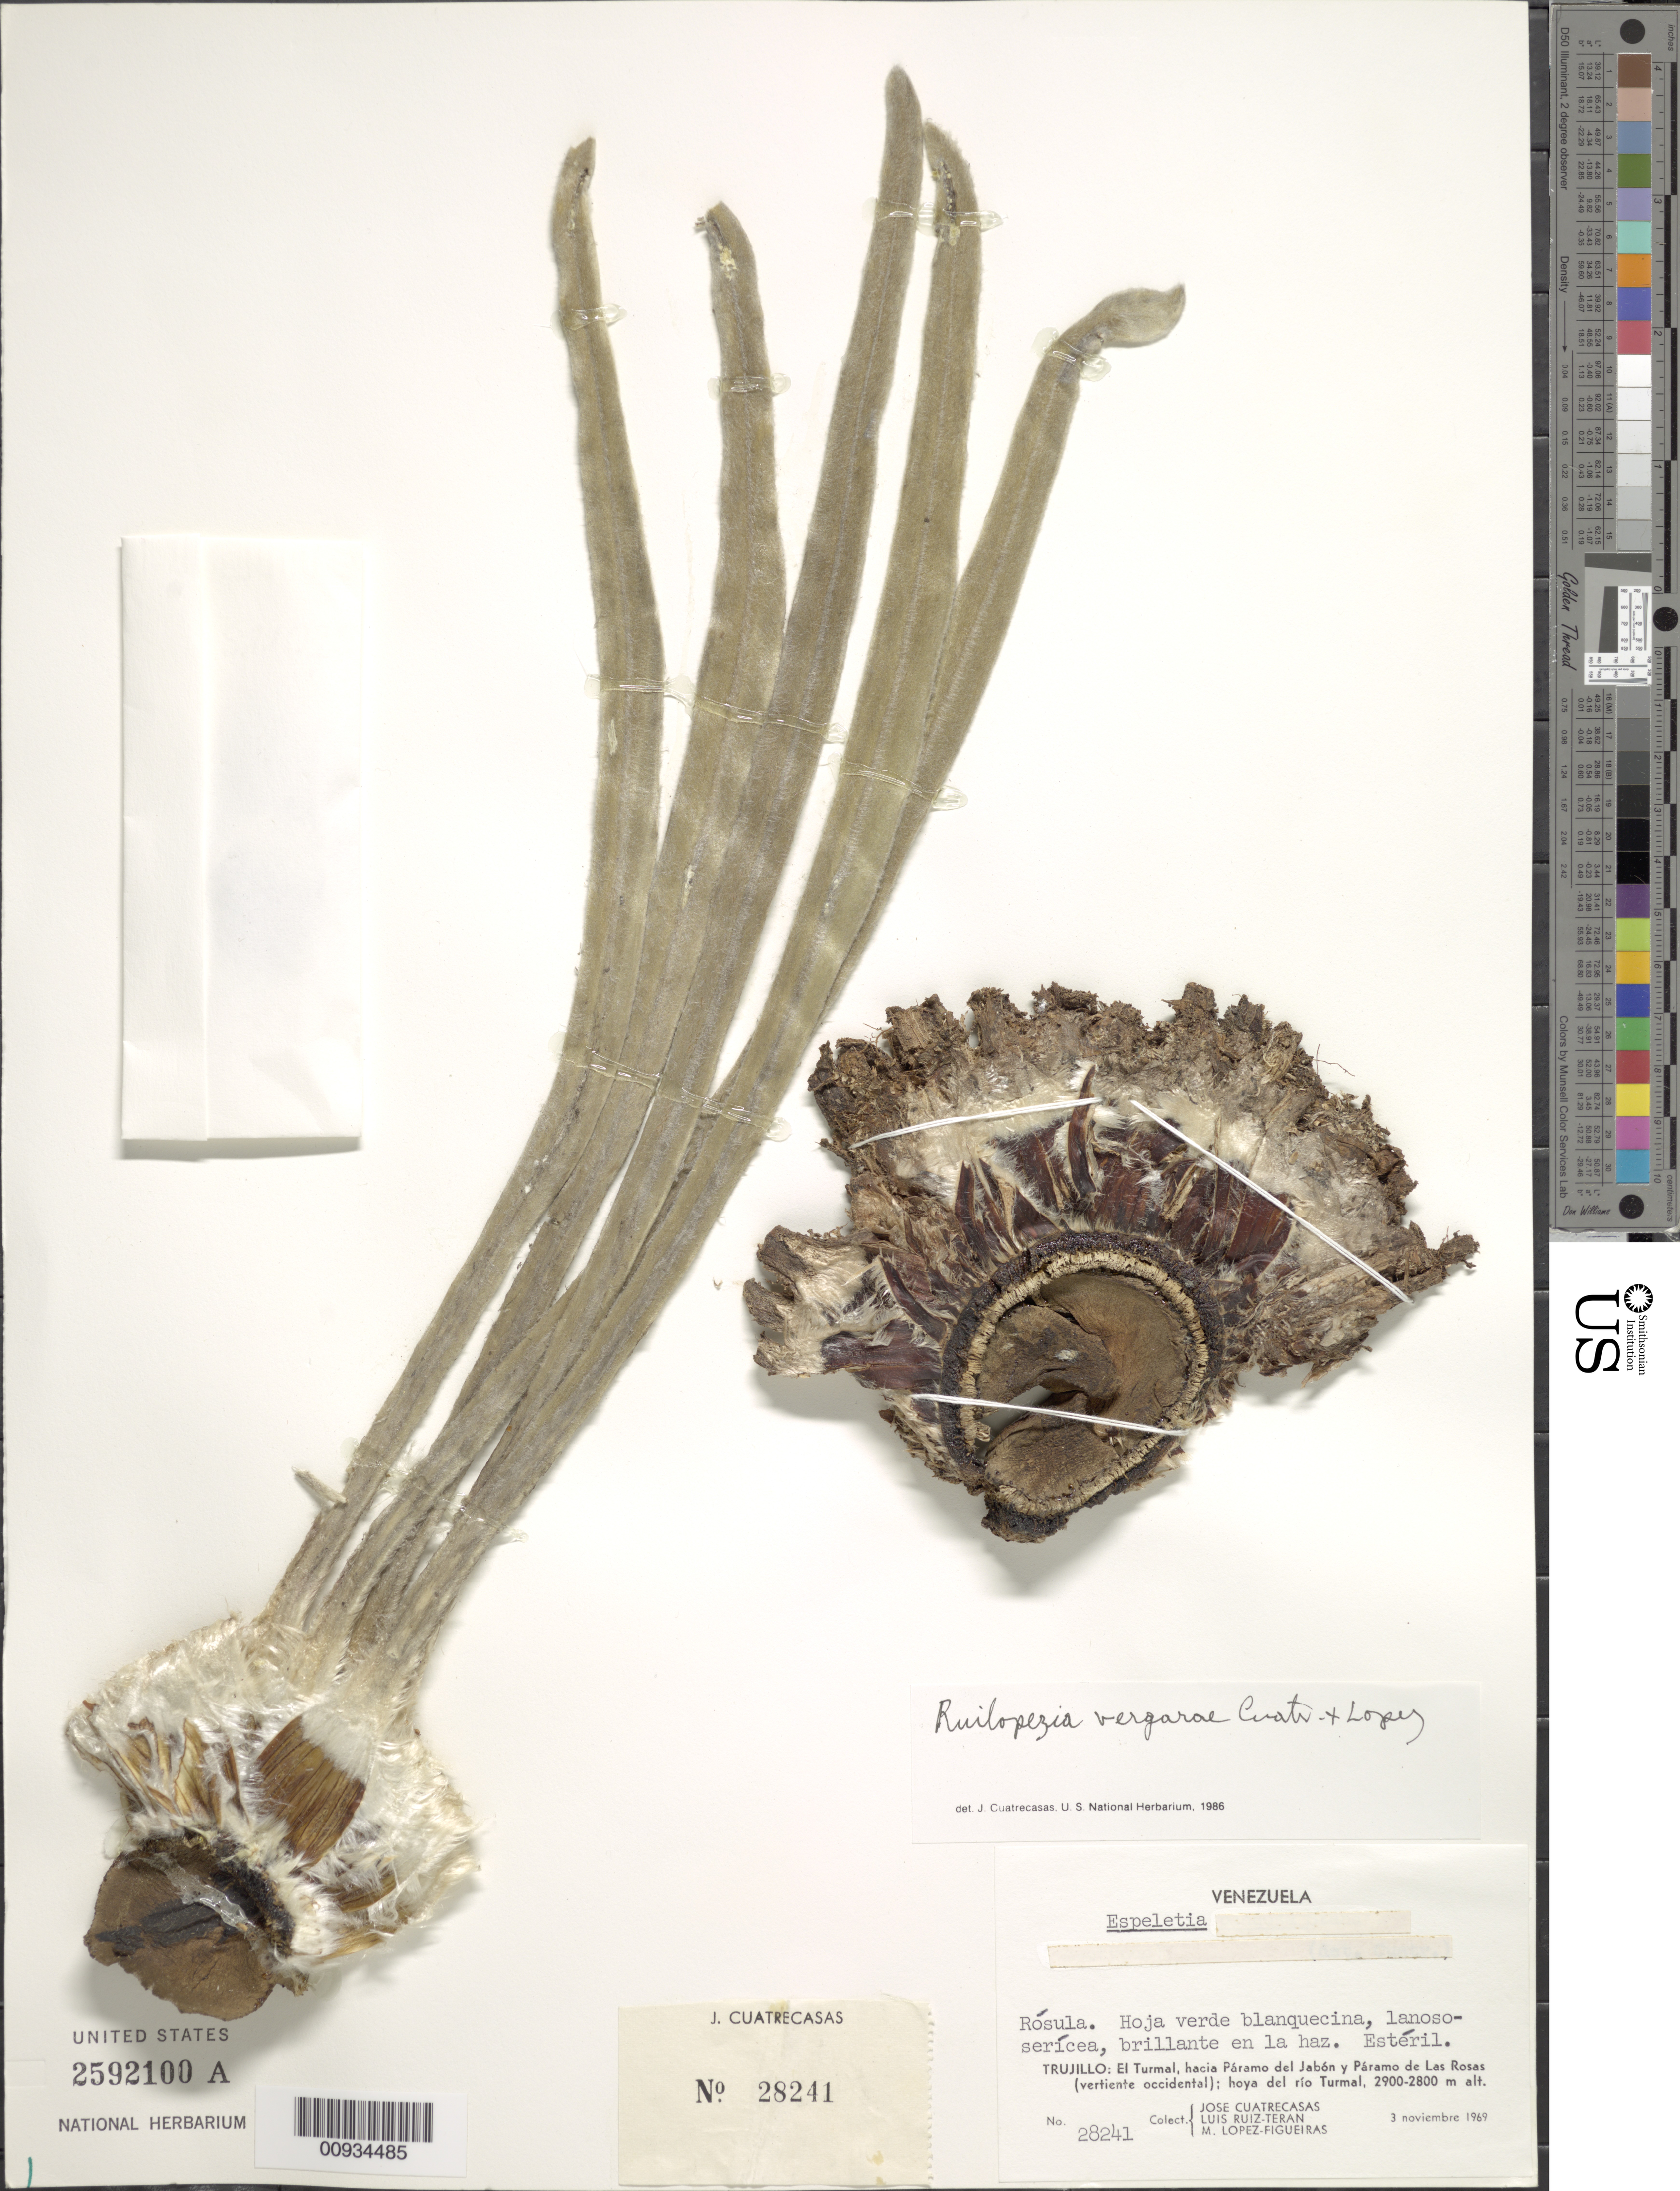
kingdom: Plantae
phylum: Tracheophyta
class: Magnoliopsida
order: Asterales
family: Asteraceae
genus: Ruilopezia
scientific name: Ruilopezia vergarae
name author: Cuatrec. & López Fig.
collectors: J. Cuatrecasas, L. E. Ruíz-Terán & M. López Figueiras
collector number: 28241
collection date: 1969-11-03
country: Venezuela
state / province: Trujillo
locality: El Turmal, hacia Páramo del Jabón y Páramo de Las Rosas (vertiente occidental); hoya del río Turmal.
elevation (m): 2800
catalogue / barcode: US 2592100A